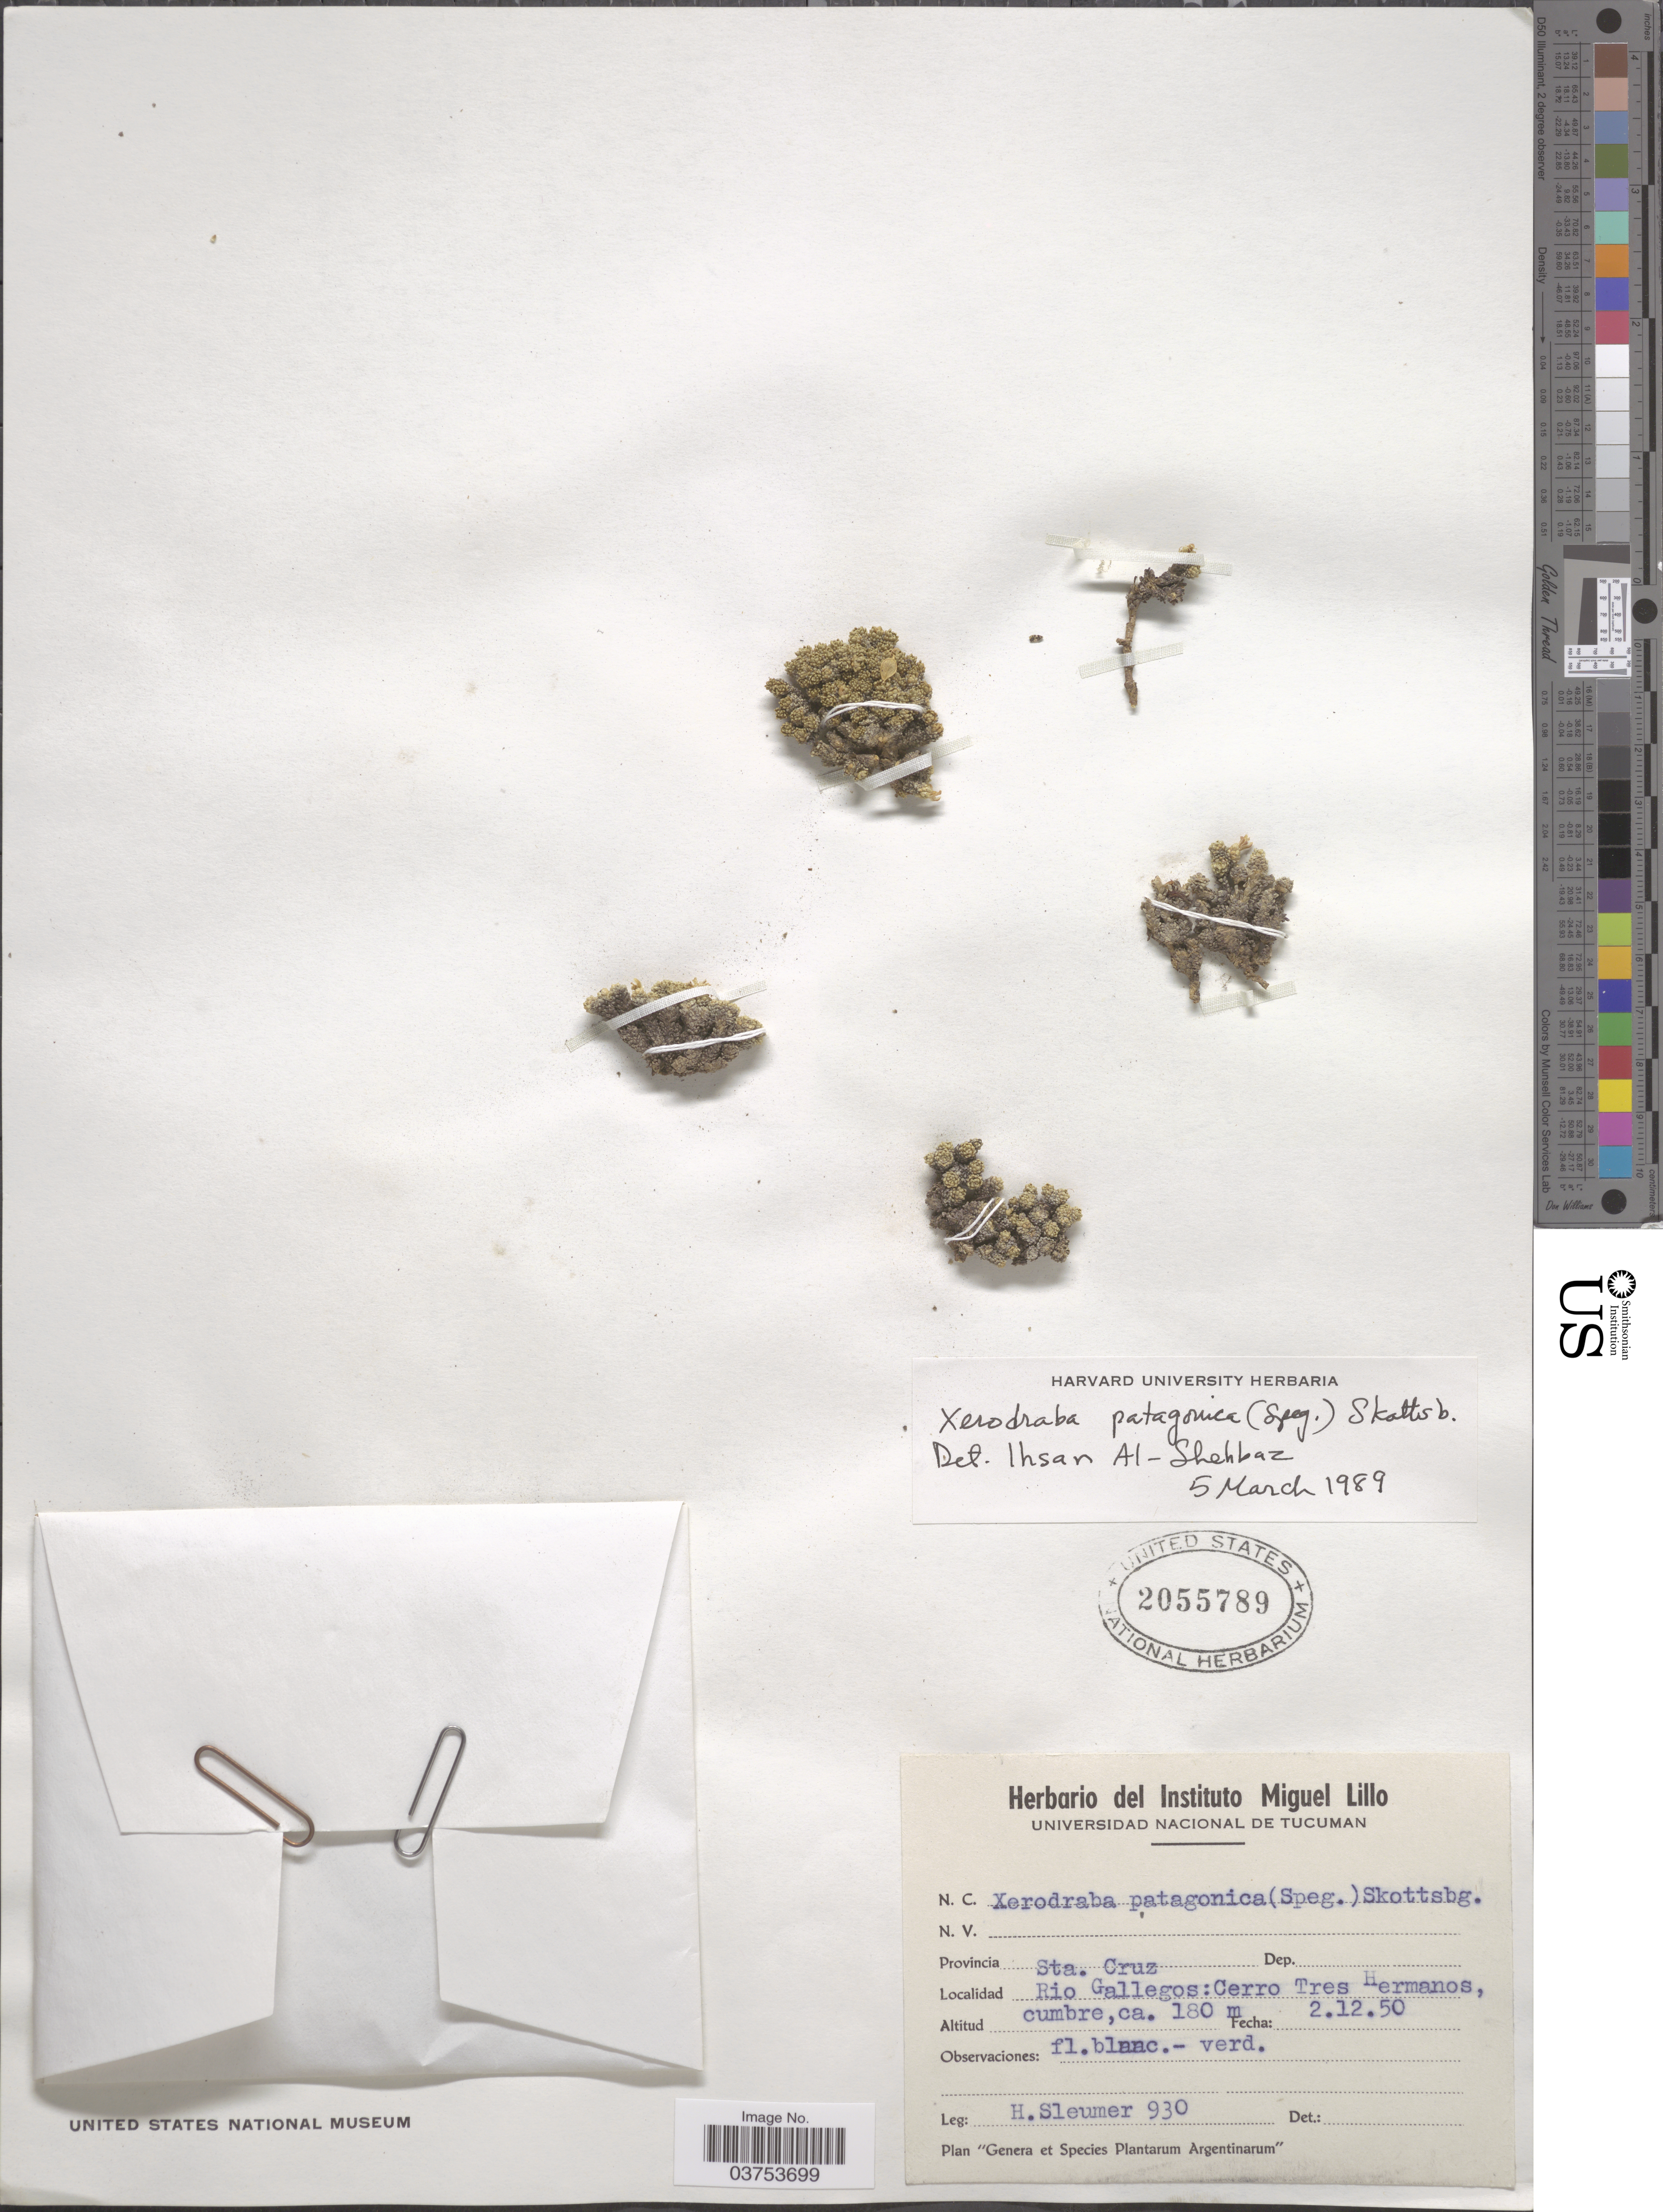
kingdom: Plantae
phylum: Tracheophyta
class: Magnoliopsida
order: Brassicales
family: Brassicaceae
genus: Xerodraba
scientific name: Xerodraba patagonica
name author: Skottsb.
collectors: H. O. Sleumer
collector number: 930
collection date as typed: Transcribed d/m/y: 2/12/50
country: Argentina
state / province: Santa Cruz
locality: Sta. Cruz. Rio Gallegos: Cerro Tres Hermanos, cumbre.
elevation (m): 180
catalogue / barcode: US 2055789